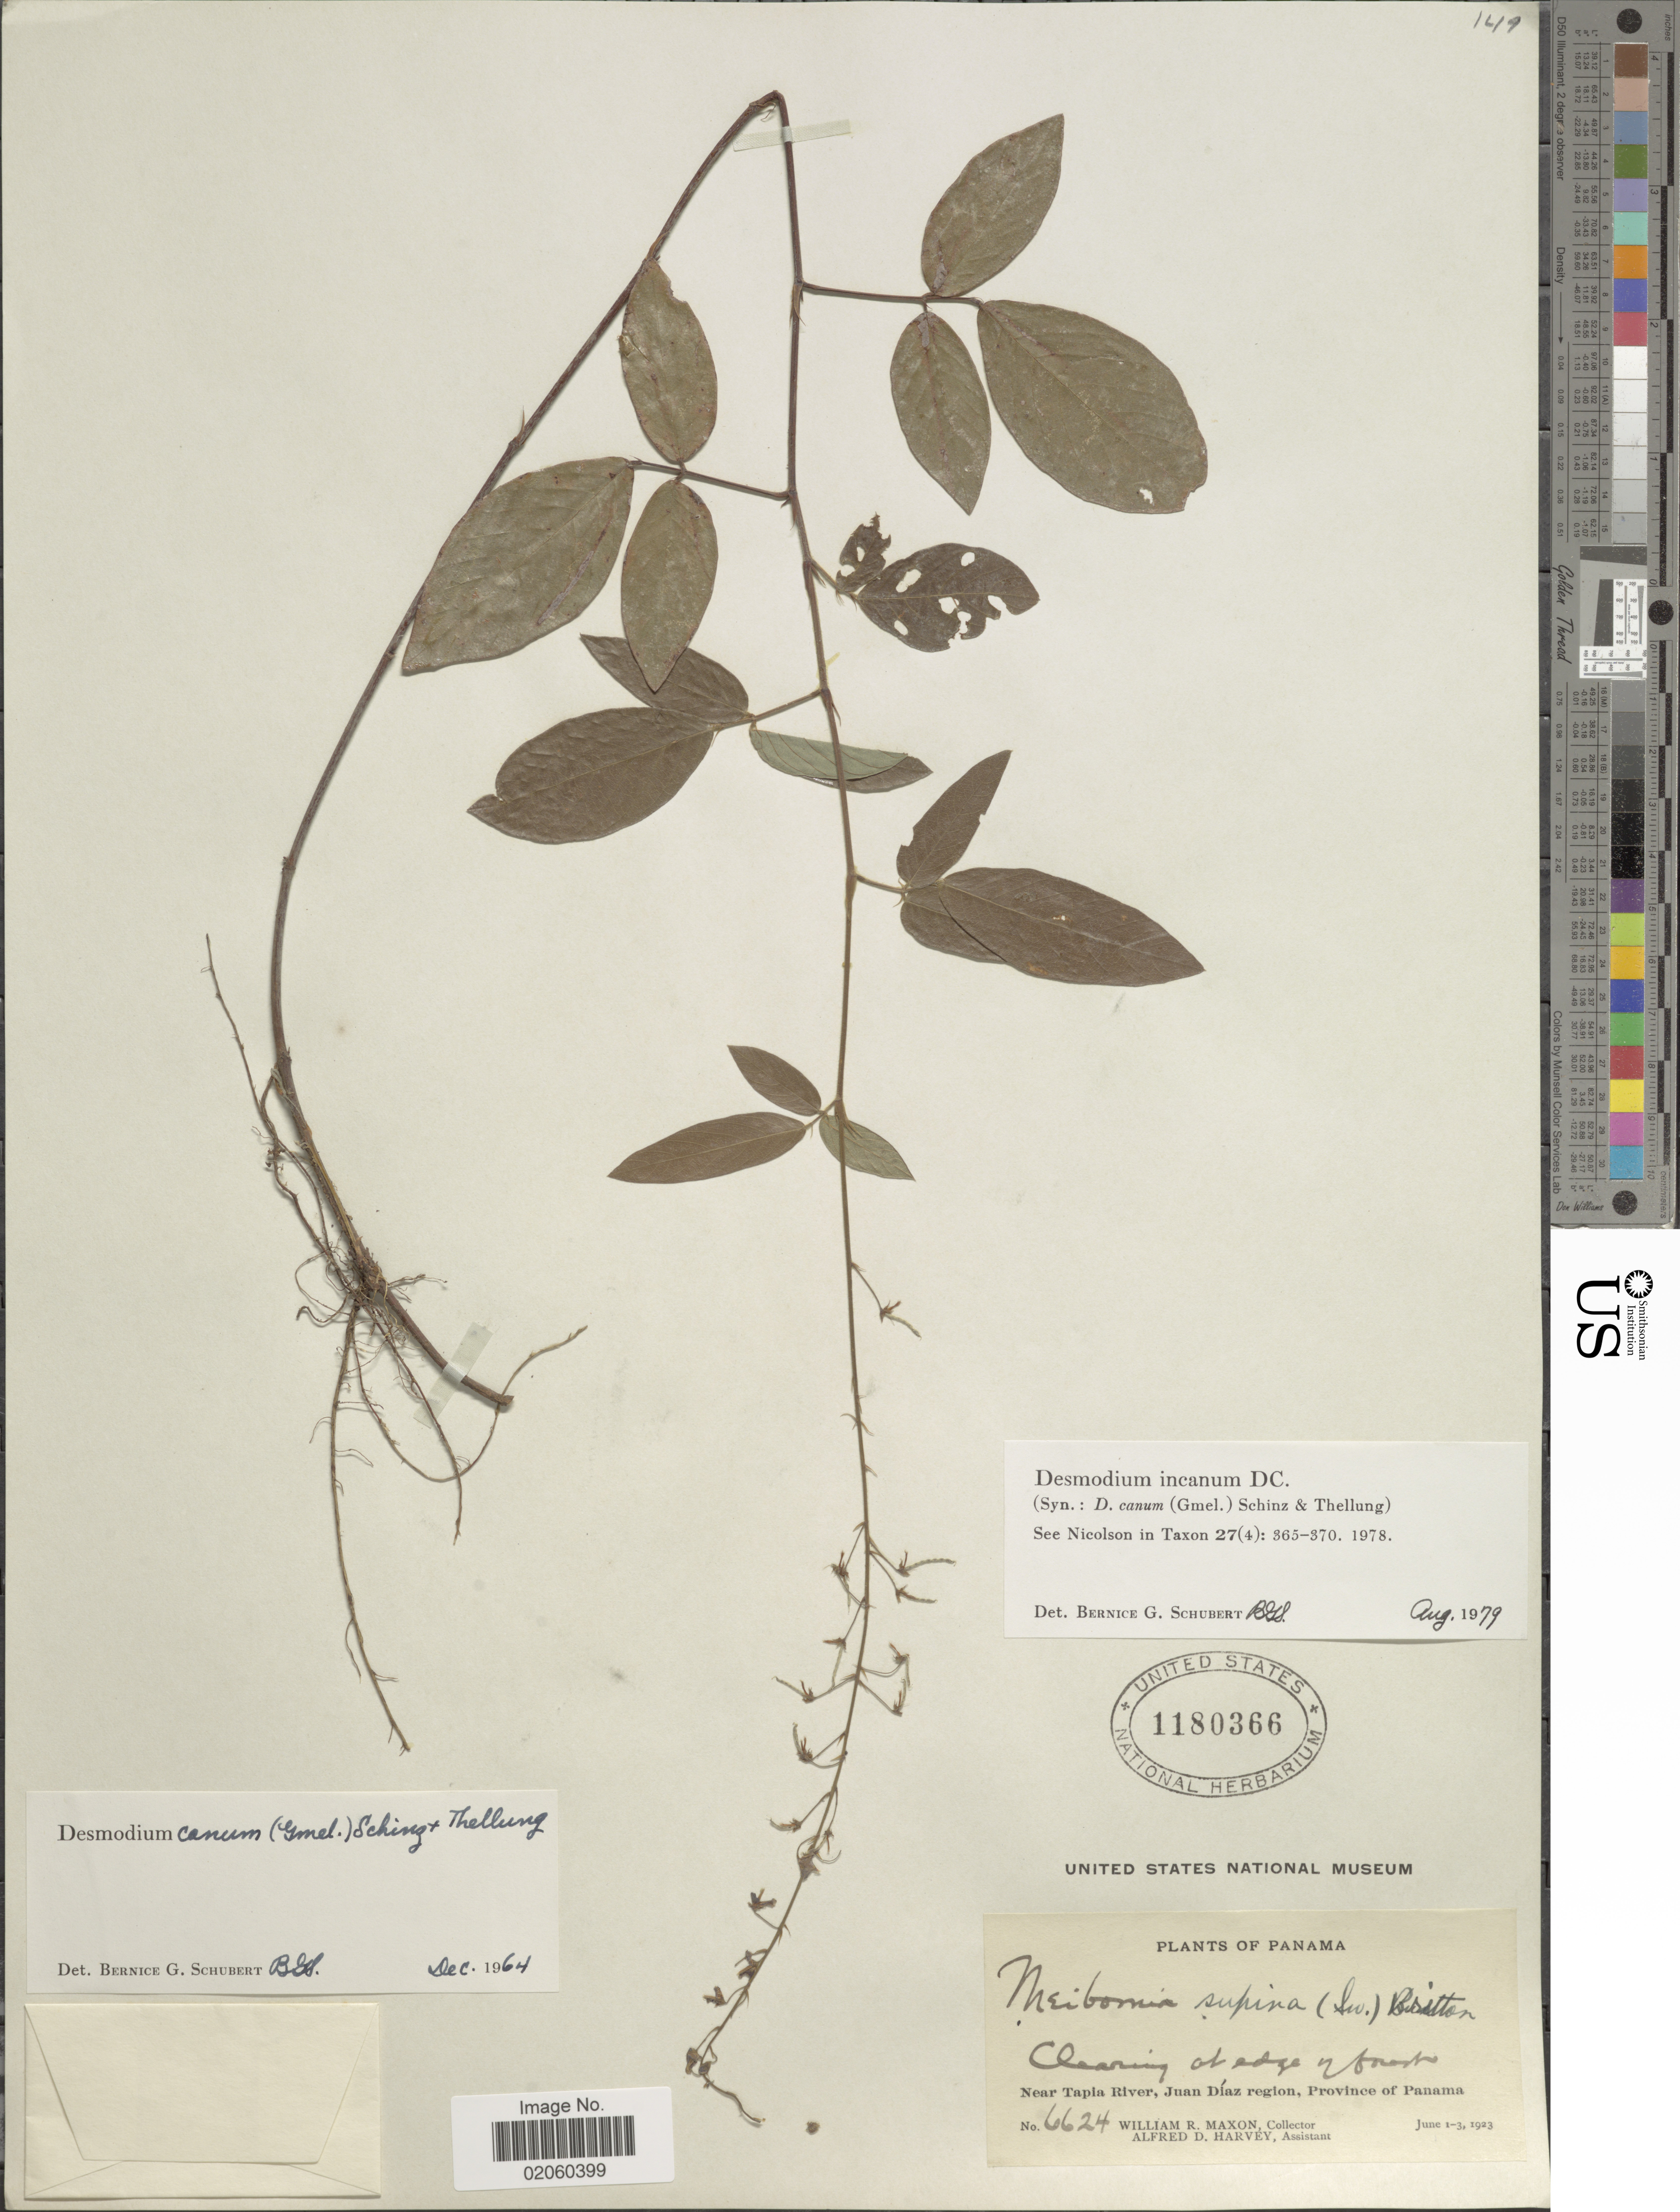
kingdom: Plantae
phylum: Tracheophyta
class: Magnoliopsida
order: Fabales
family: Fabaceae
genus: Desmodium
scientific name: Desmodium incanum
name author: (Sw.) DC.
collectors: W. R. Maxon & A. D. Harvey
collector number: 6624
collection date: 1923-06-01/1923-06-03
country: Panama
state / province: Panamá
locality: Near Tapia River, Juan Diaz region, Province of Panama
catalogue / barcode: US 1180366